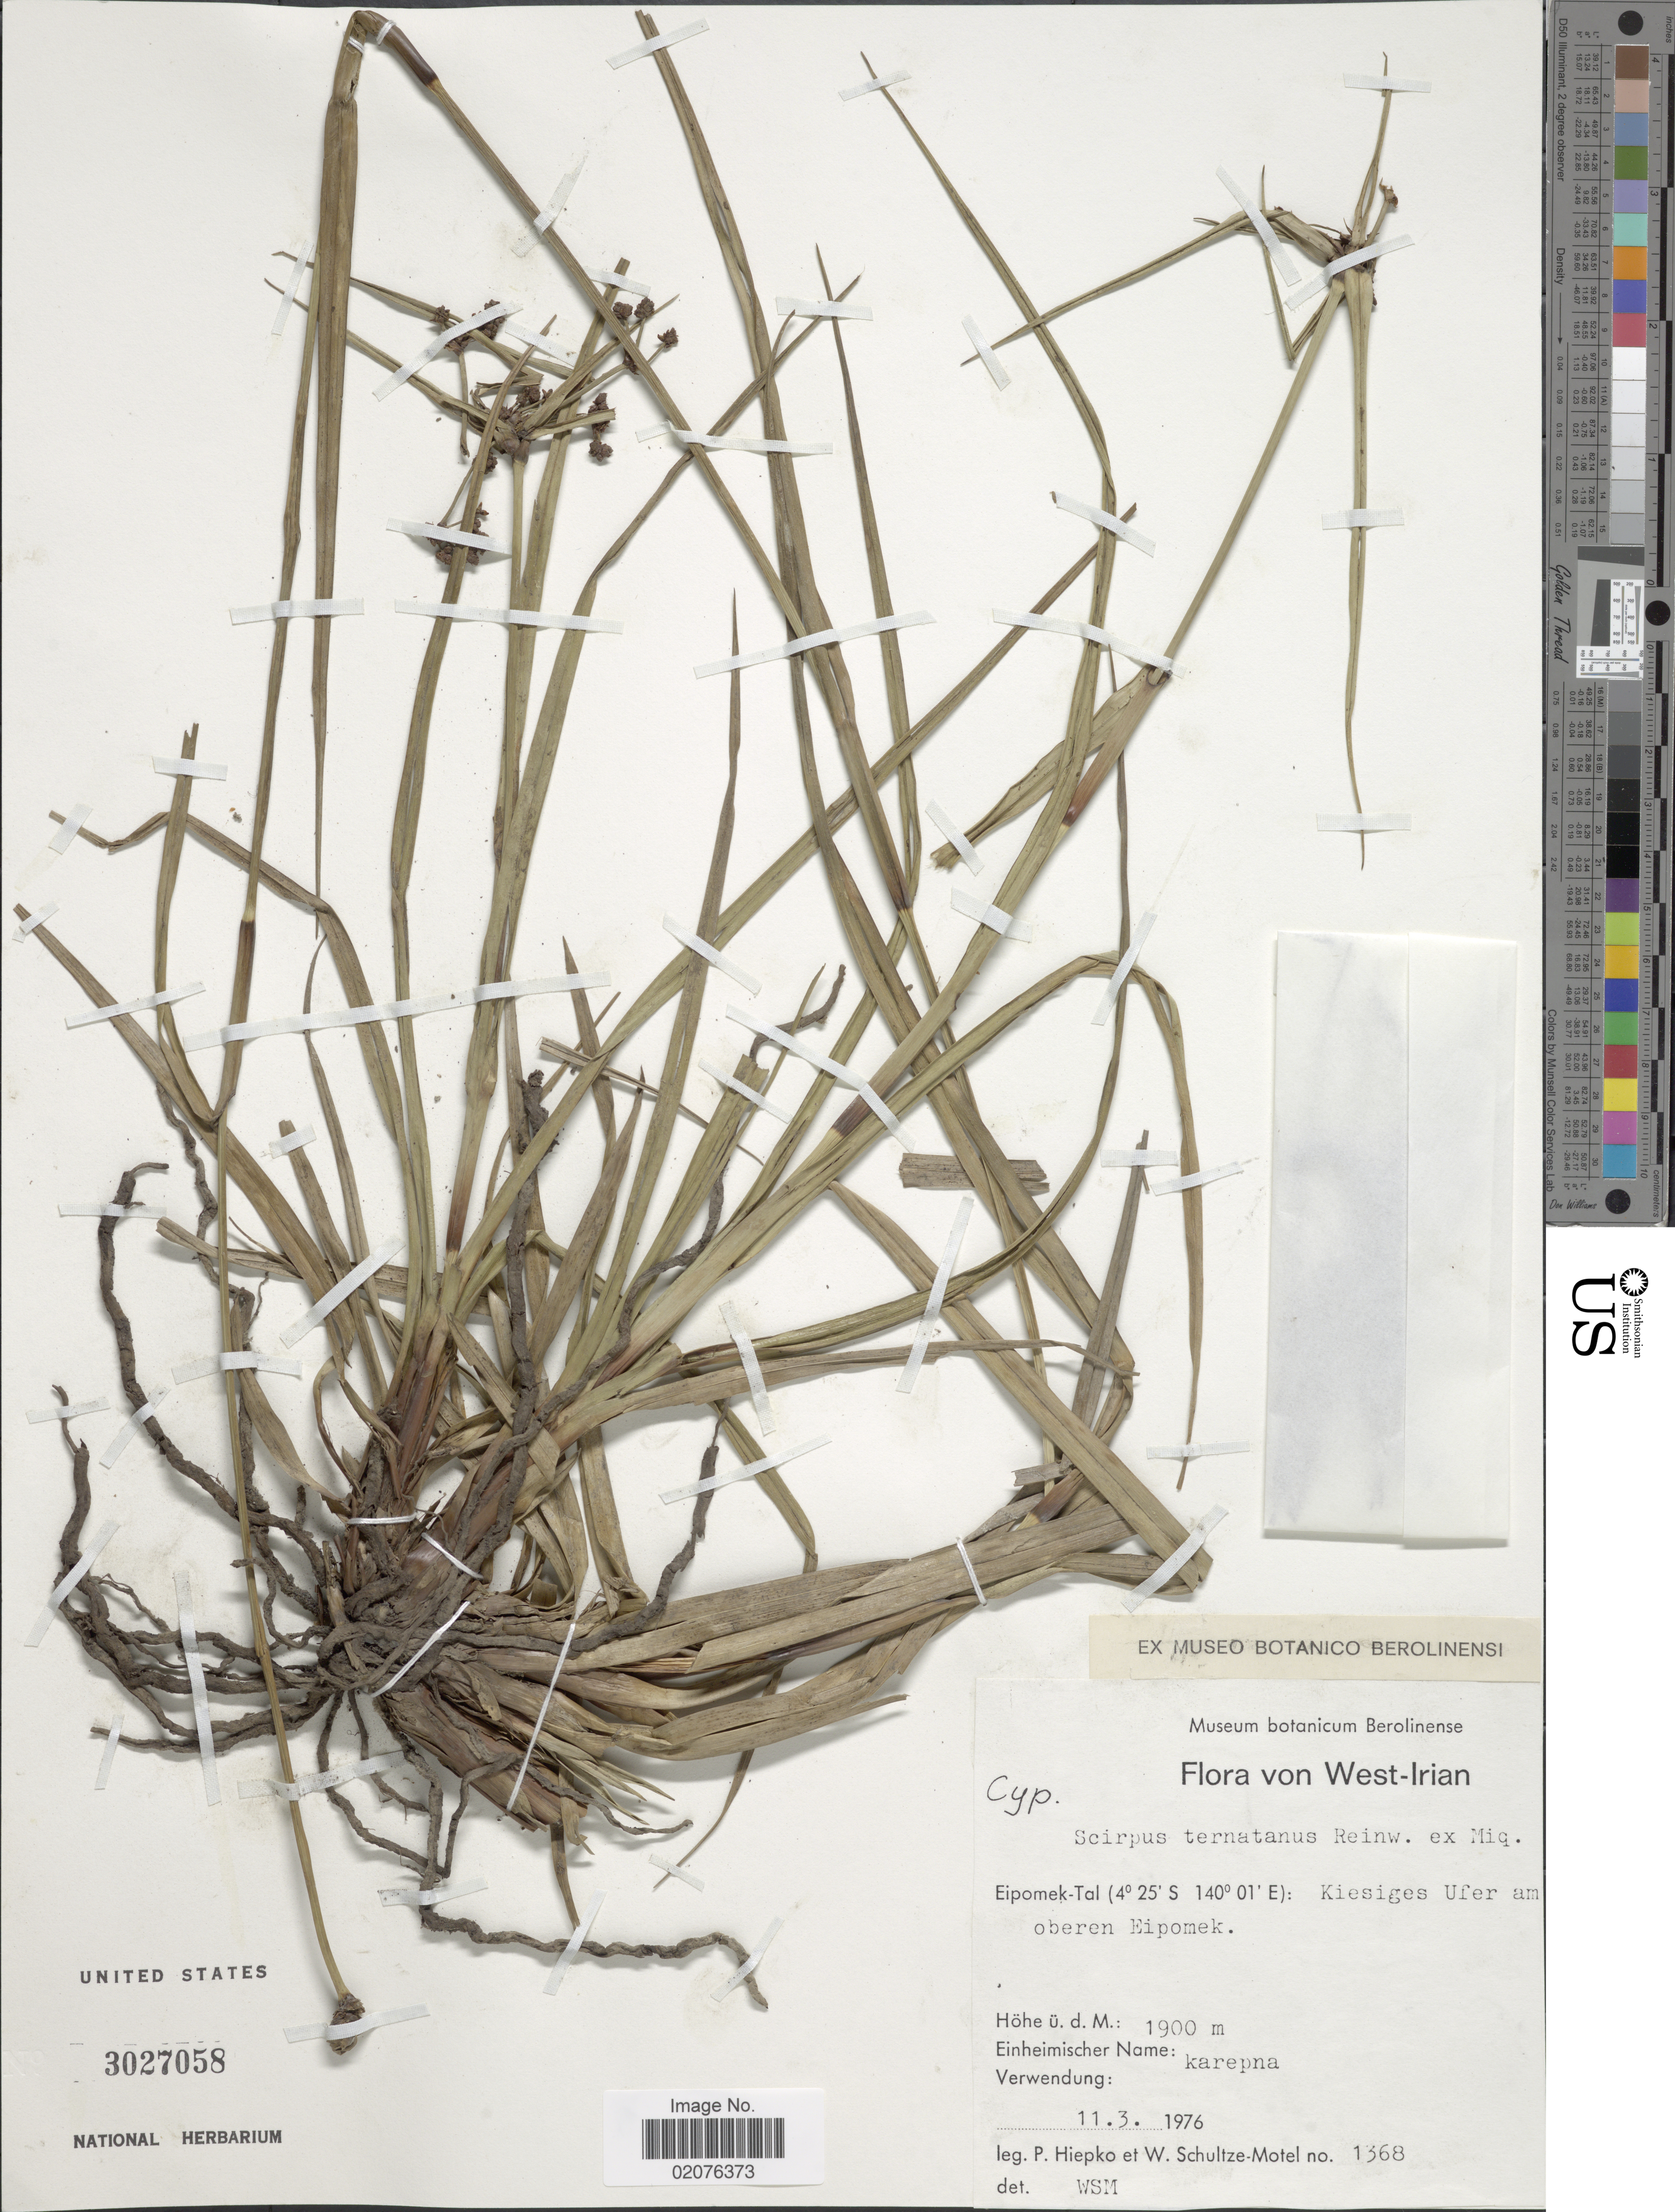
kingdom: Plantae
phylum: Tracheophyta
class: Liliopsida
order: Poales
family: Cyperaceae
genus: Scirpus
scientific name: Scirpus ternatanus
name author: Reinw. ex Miq.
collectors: P. H. Hiepko & W. Schultze-Motel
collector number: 1368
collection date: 1976-03-11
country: Iran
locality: West Ira. Eipomek-Tal. Kiesiges Ufer am oberen Eipomek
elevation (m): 1900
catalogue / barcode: US 3027058